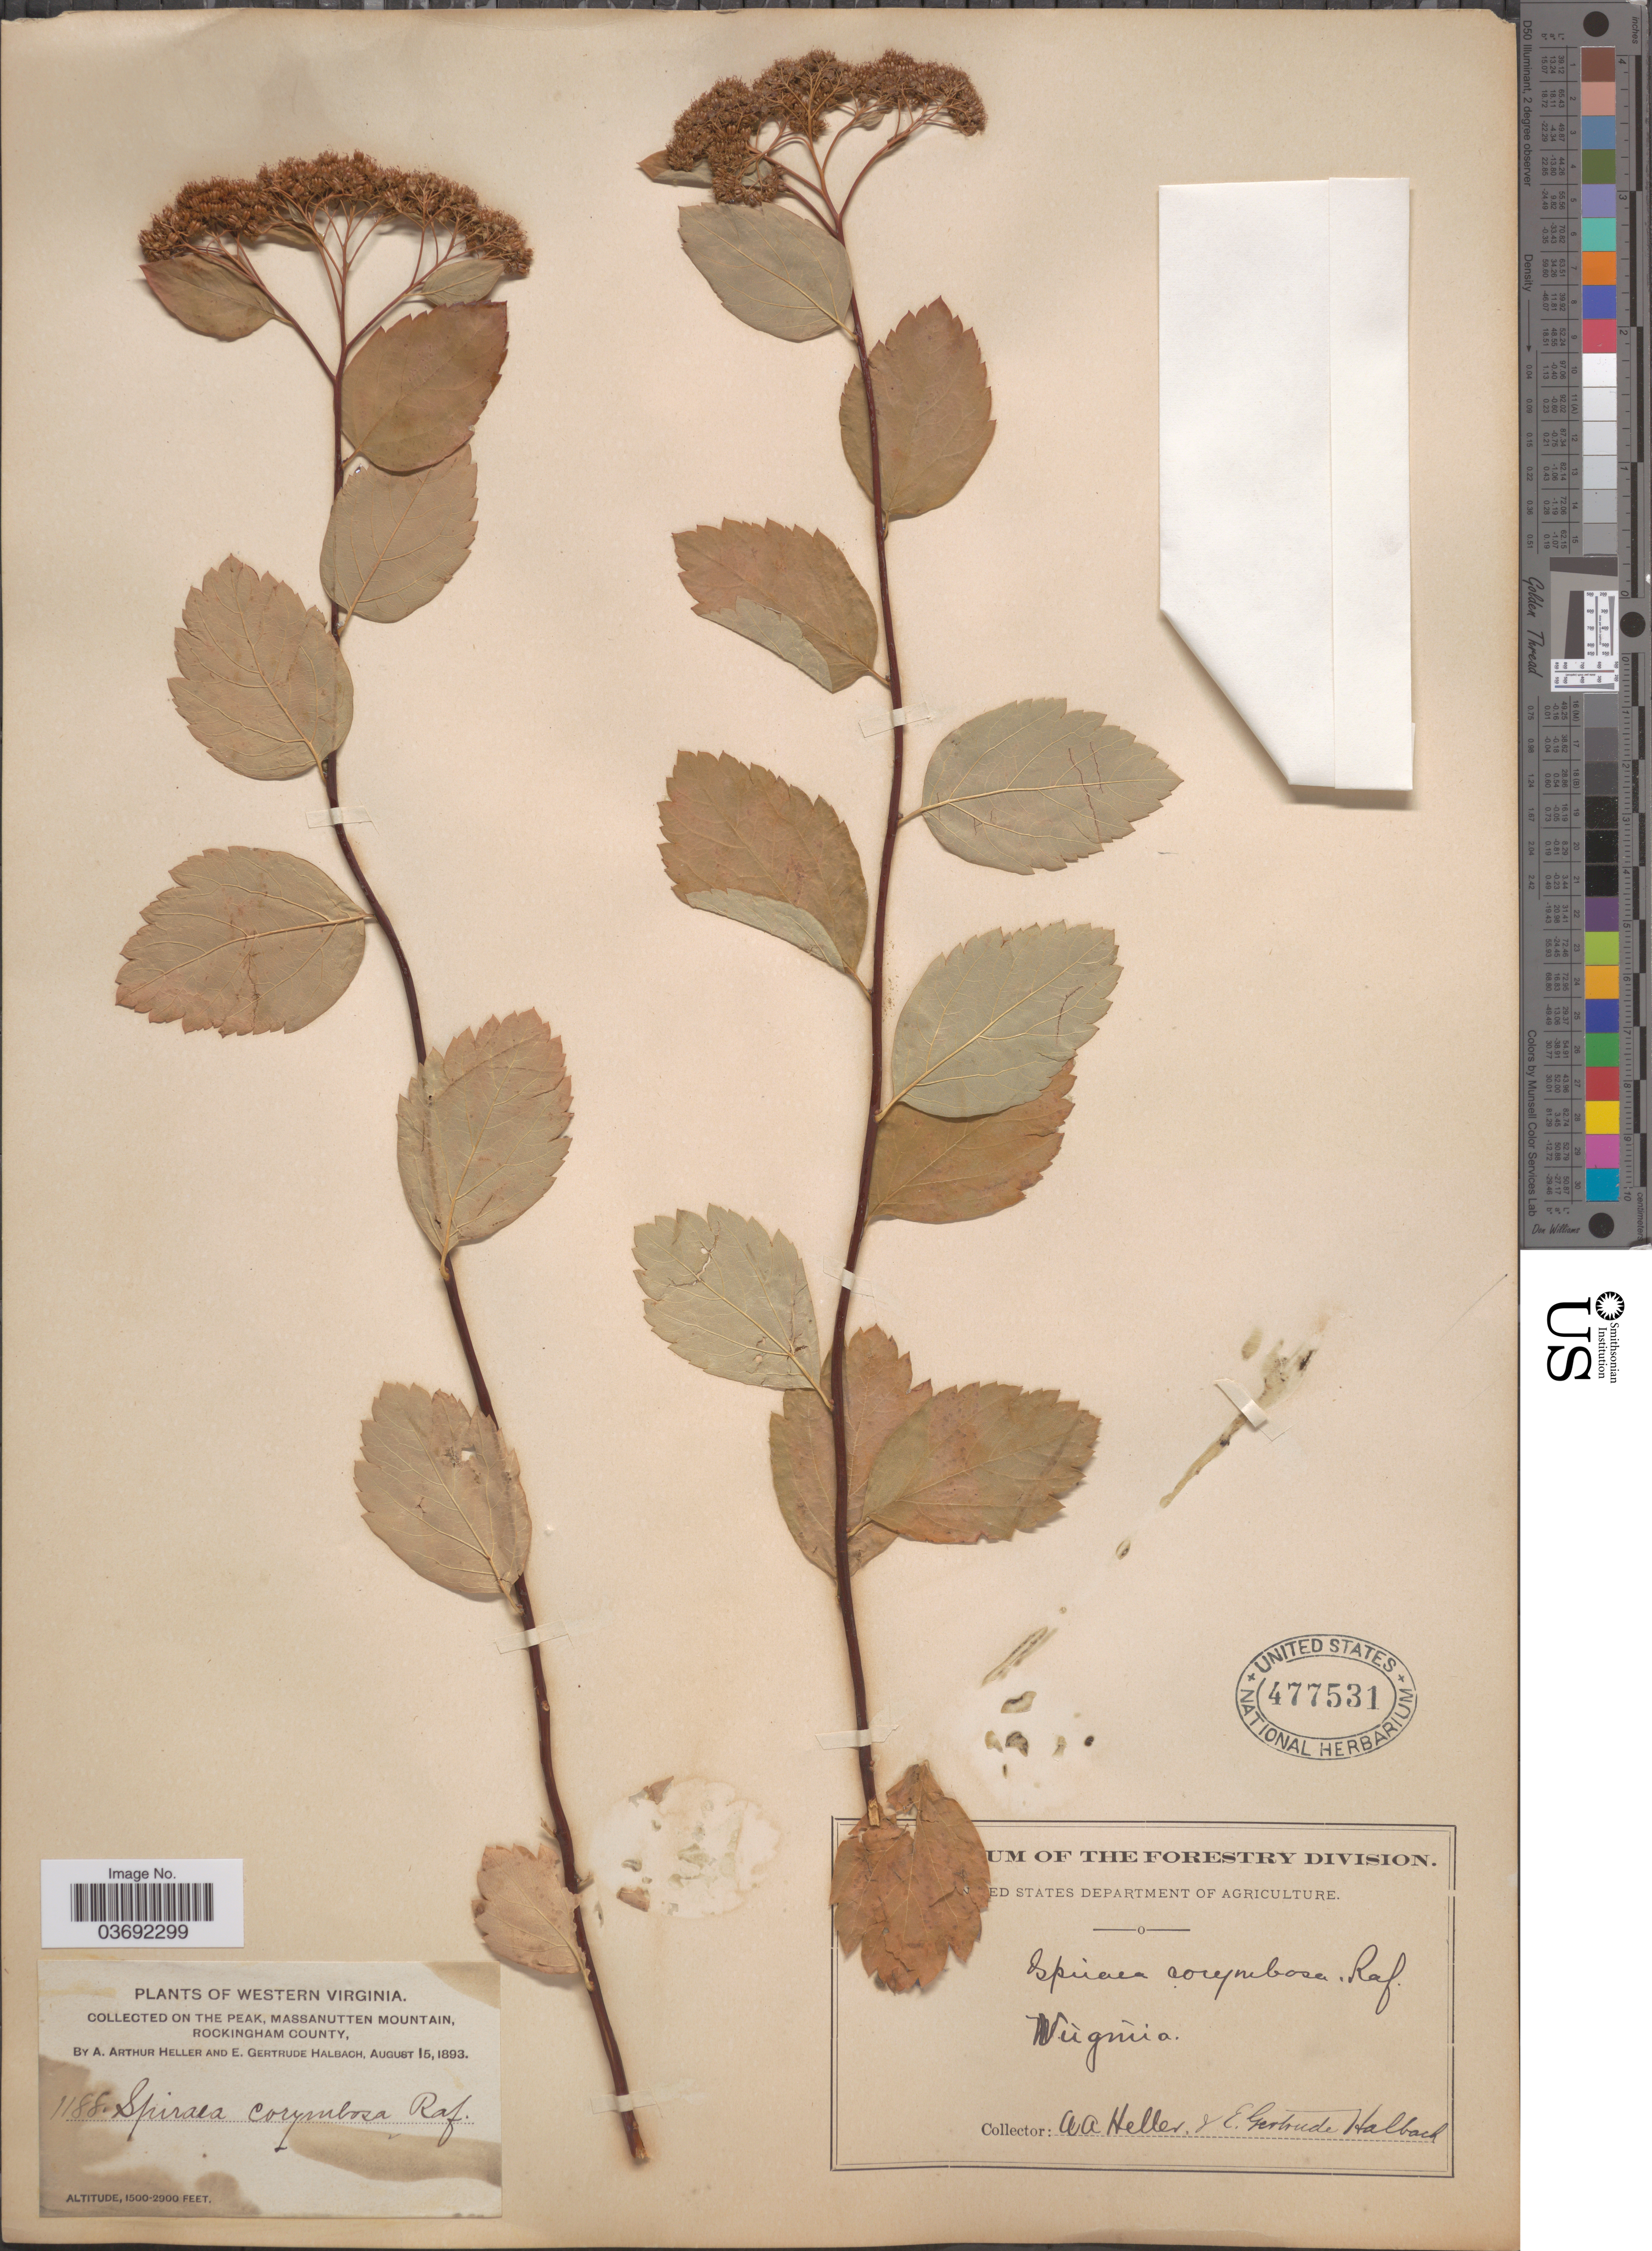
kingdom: Plantae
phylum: Tracheophyta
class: Magnoliopsida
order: Rosales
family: Rosaceae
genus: Spiraea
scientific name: Spiraea corymbosa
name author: Raf.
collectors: A. A. Heller & E. G. Halbach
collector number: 1188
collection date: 1893-08-15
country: United States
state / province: Virginia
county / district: Rockingham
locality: Western Virginia. On the Peak, Massanutten Mountain, Rockingham County.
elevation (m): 457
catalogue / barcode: US 477531